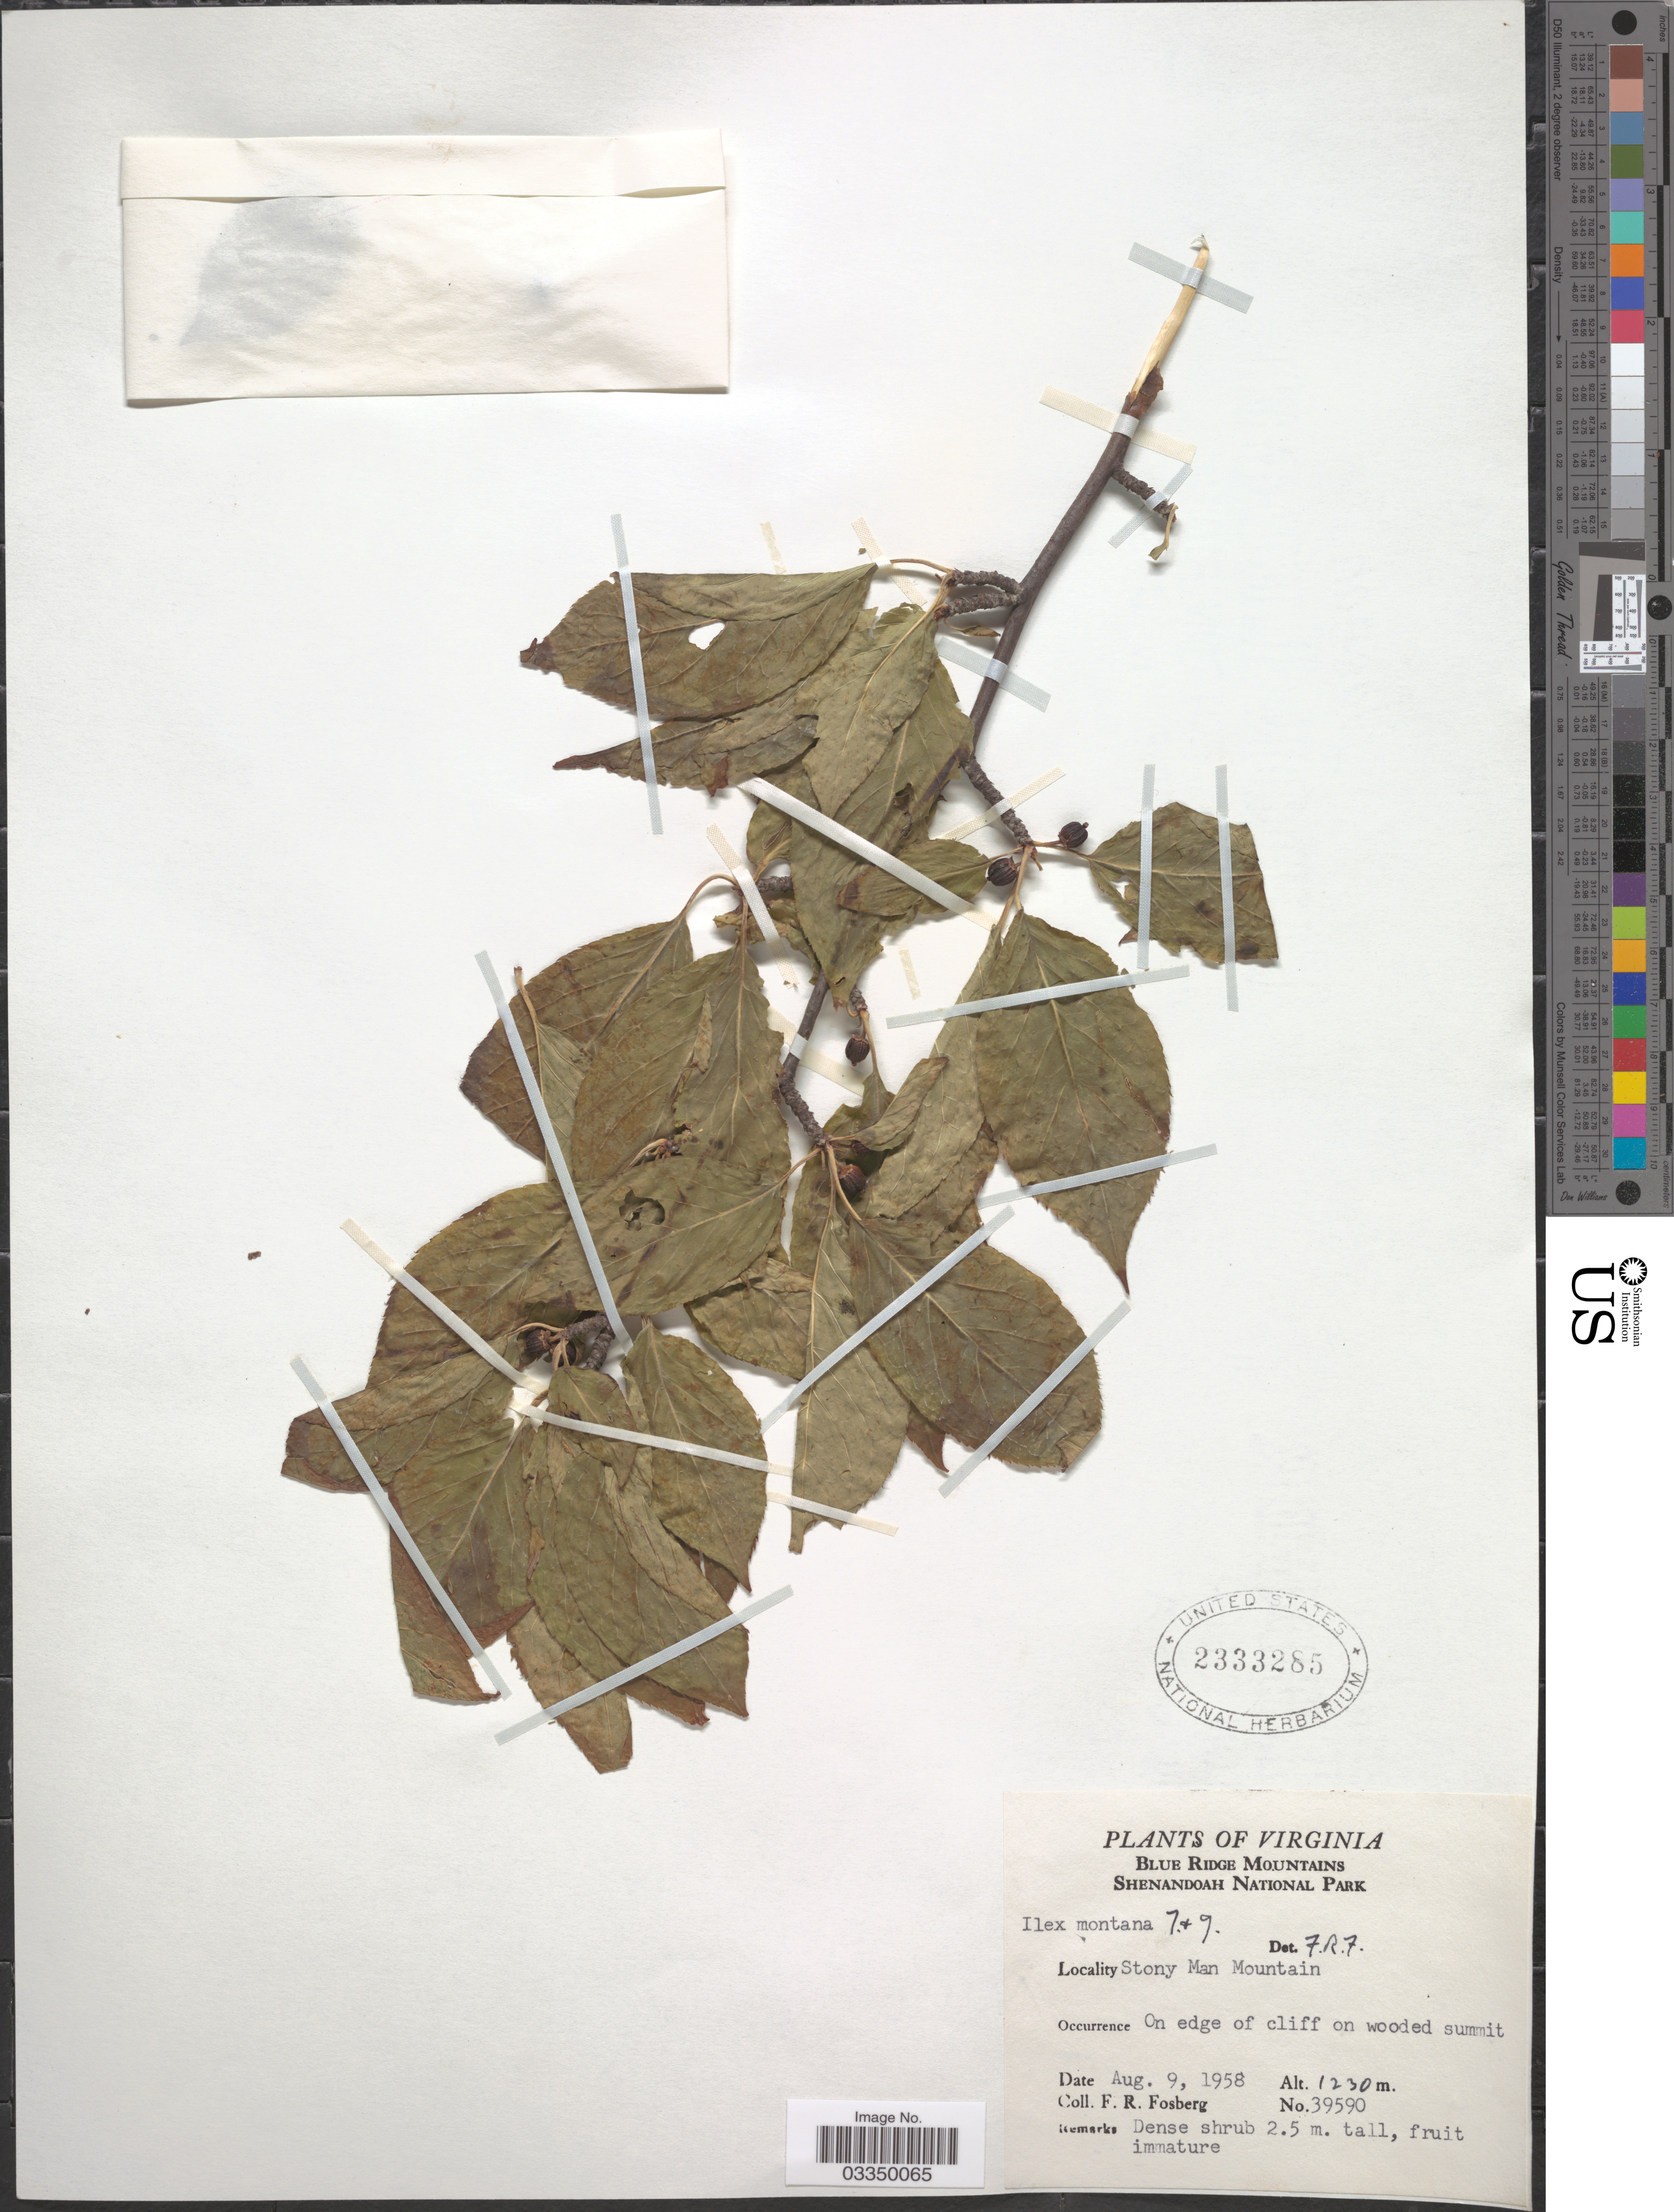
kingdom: Plantae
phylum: Tracheophyta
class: Magnoliopsida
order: Aquifoliales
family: Aquifoliaceae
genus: Ilex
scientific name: Ilex montana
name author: Torr. & A. Gray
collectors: F. R. Fosberg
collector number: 39590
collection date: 1958-08-09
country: United States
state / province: Virginia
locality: Blue Ridge Mountains. Shenandoah National Park. Stony Man Mountain.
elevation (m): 1230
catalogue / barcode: US 2333285